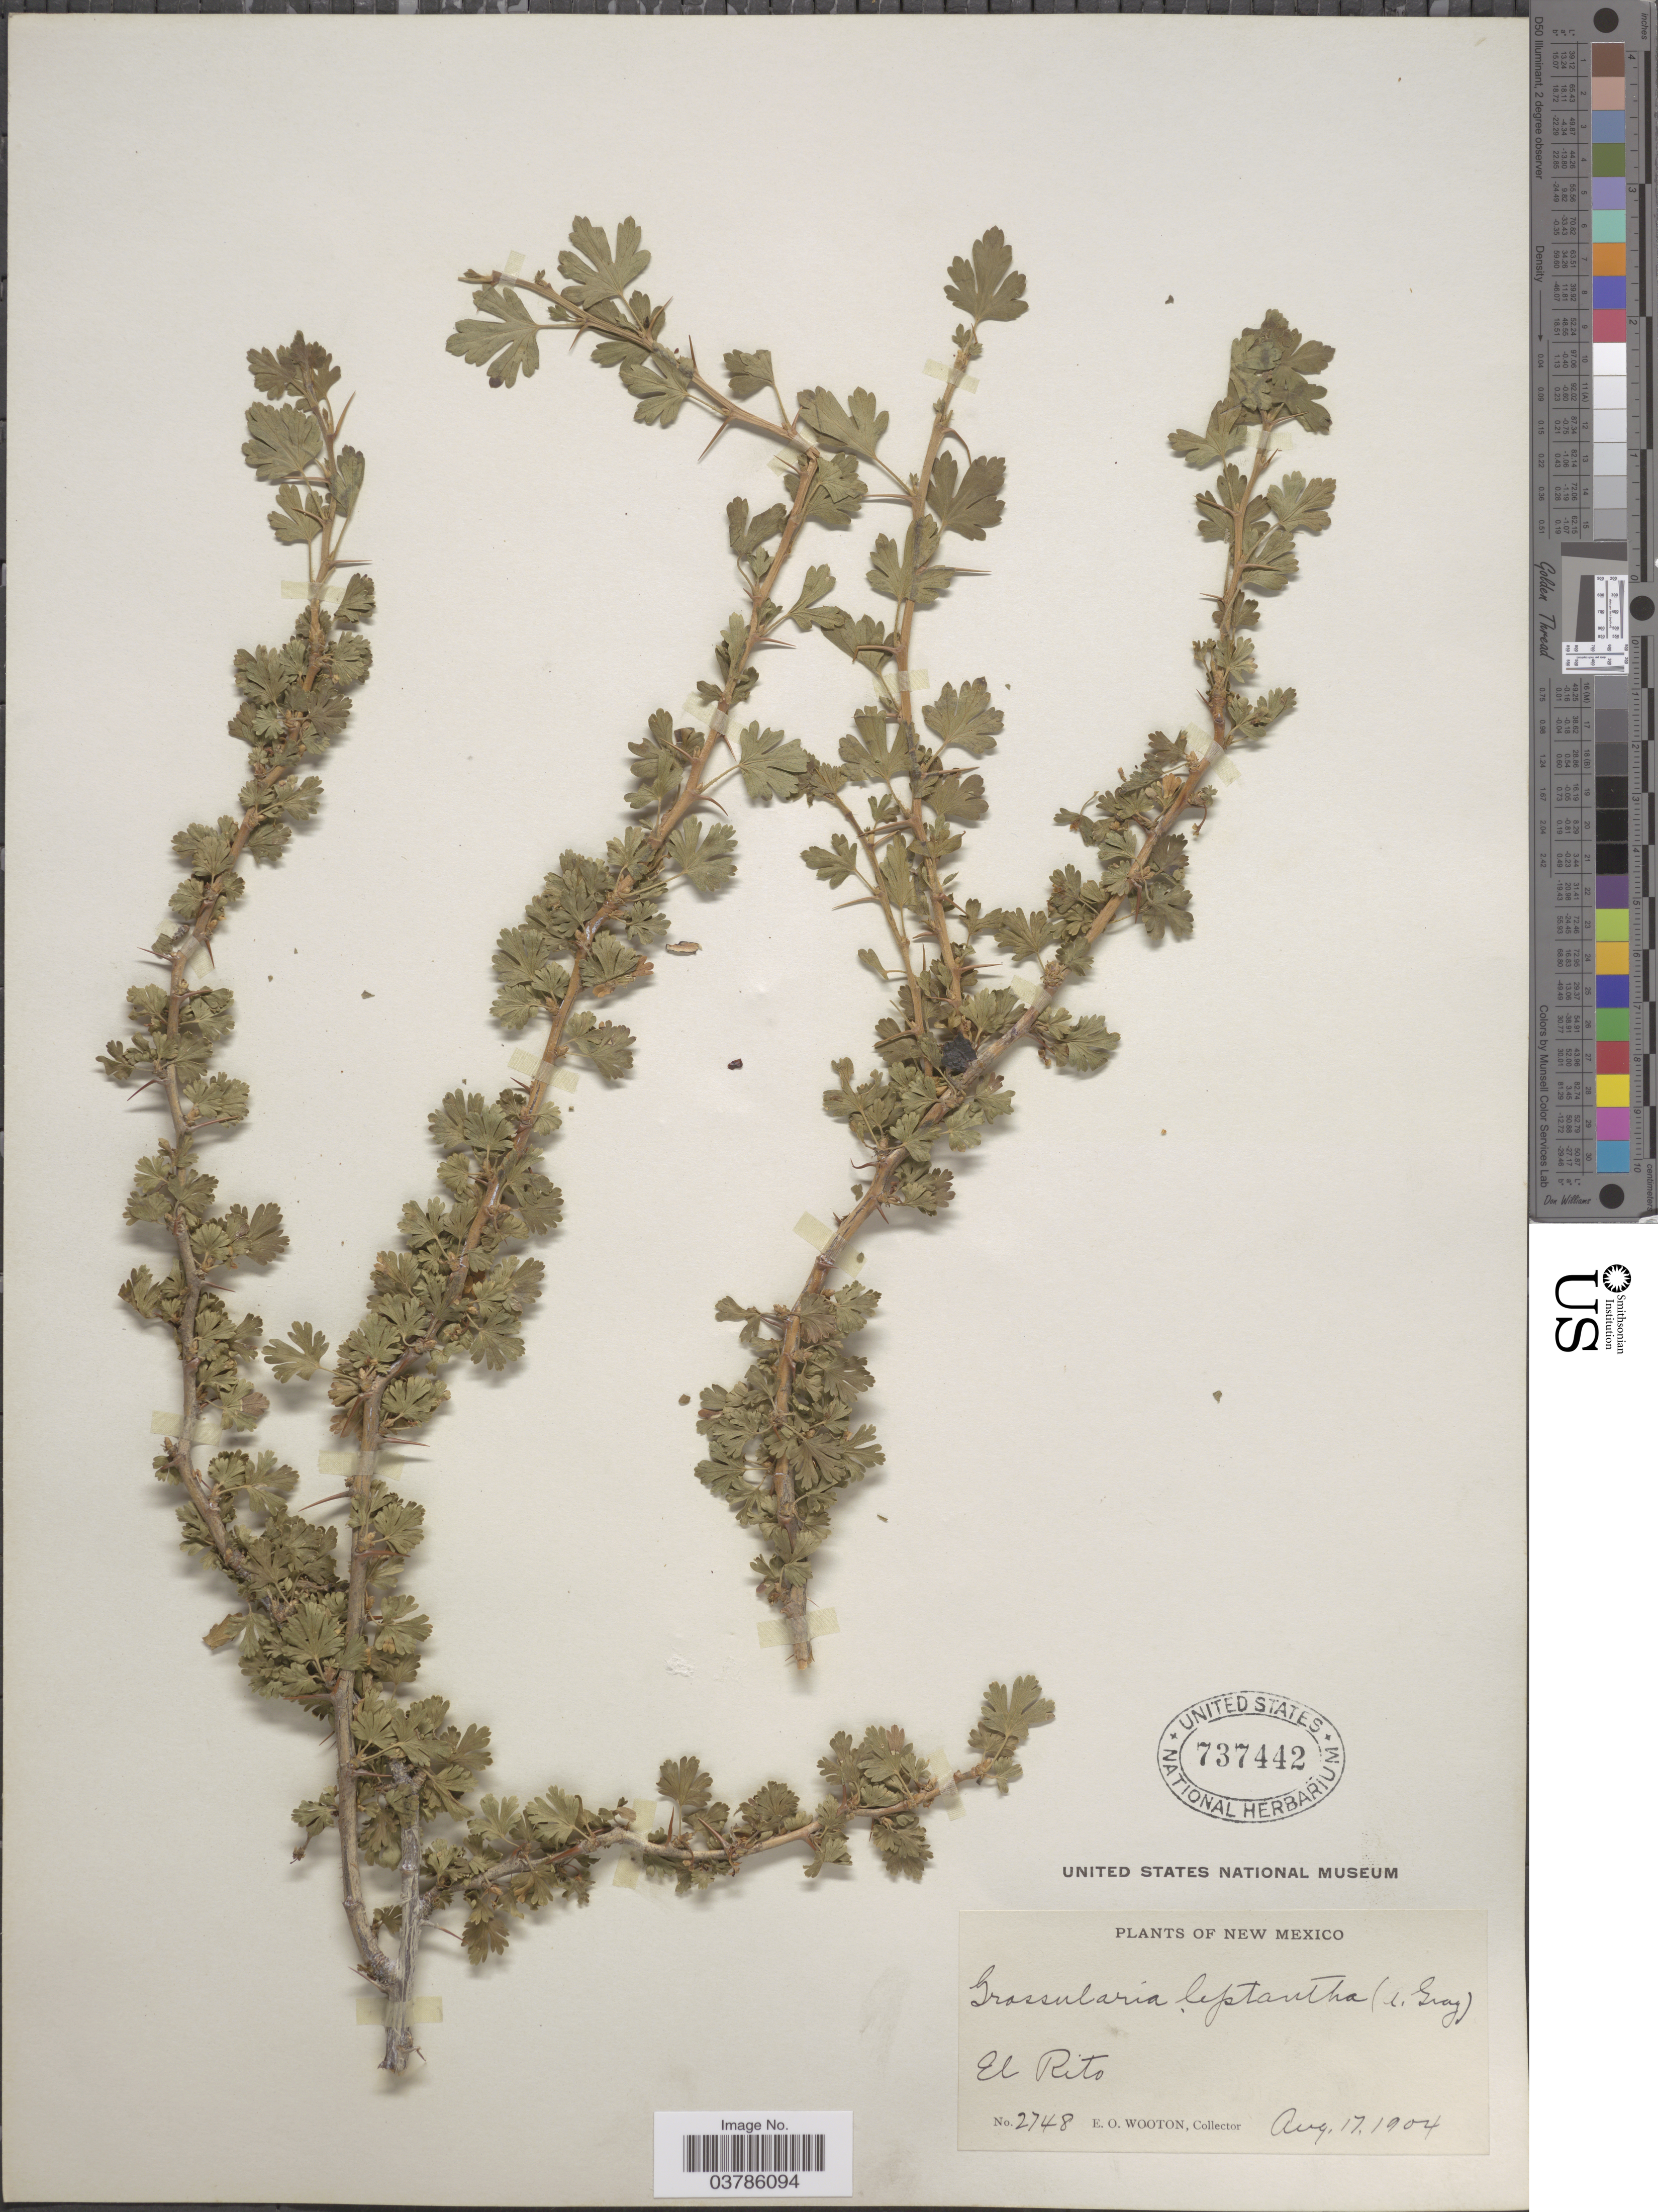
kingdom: Plantae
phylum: Tracheophyta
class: Magnoliopsida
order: Saxifragales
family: Grossulariaceae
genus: Ribes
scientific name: Ribes leptanthum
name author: A. Gray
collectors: E. O. Wooton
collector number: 2748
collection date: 1904-08-17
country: United States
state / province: New Mexico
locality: El Rito.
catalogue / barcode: US 737442